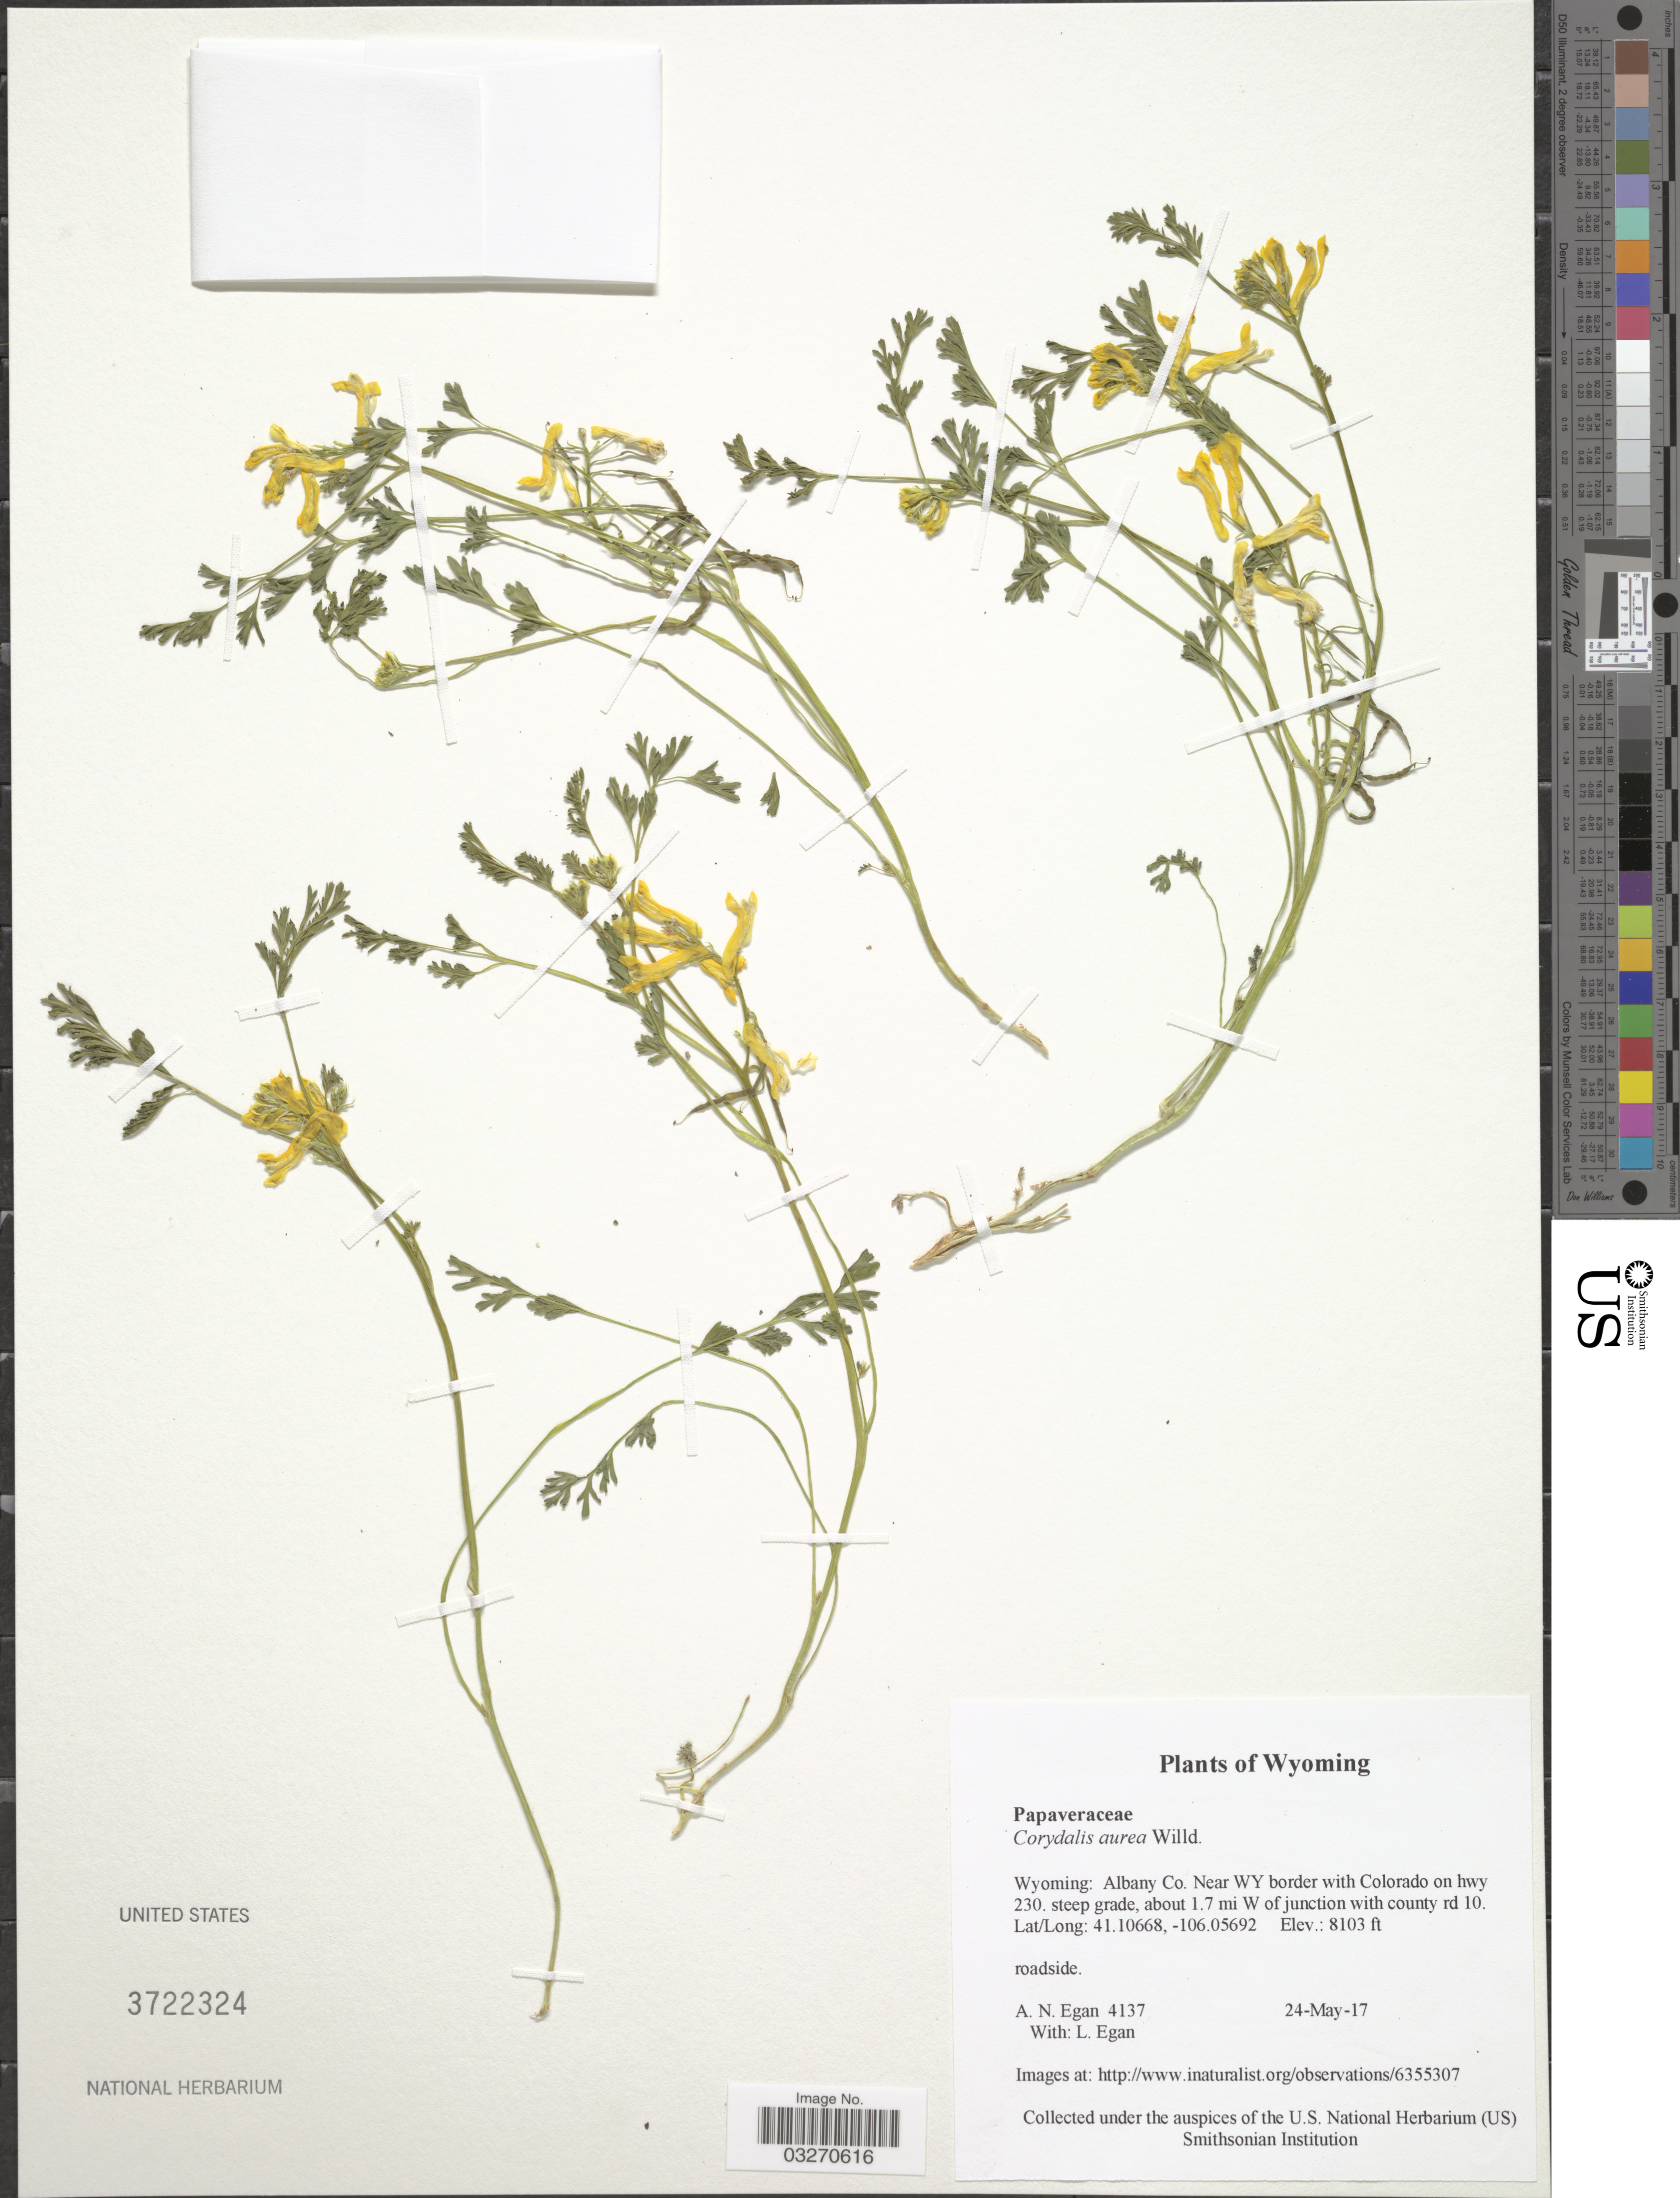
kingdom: Plantae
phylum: Tracheophyta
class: Magnoliopsida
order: Ranunculales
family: Papaveraceae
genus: Corydalis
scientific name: Corydalis aurea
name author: Willd.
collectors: A. N. Egan & L. Egan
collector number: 4137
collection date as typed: Transcribed d/m/y: 24/5/17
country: United States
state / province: Wyoming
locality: Albany Co. Near WY border with Colorado on hwy 230, steep grade, about 1.7 mi W of junction with country rd 10.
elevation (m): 2470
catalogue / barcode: US 3722324